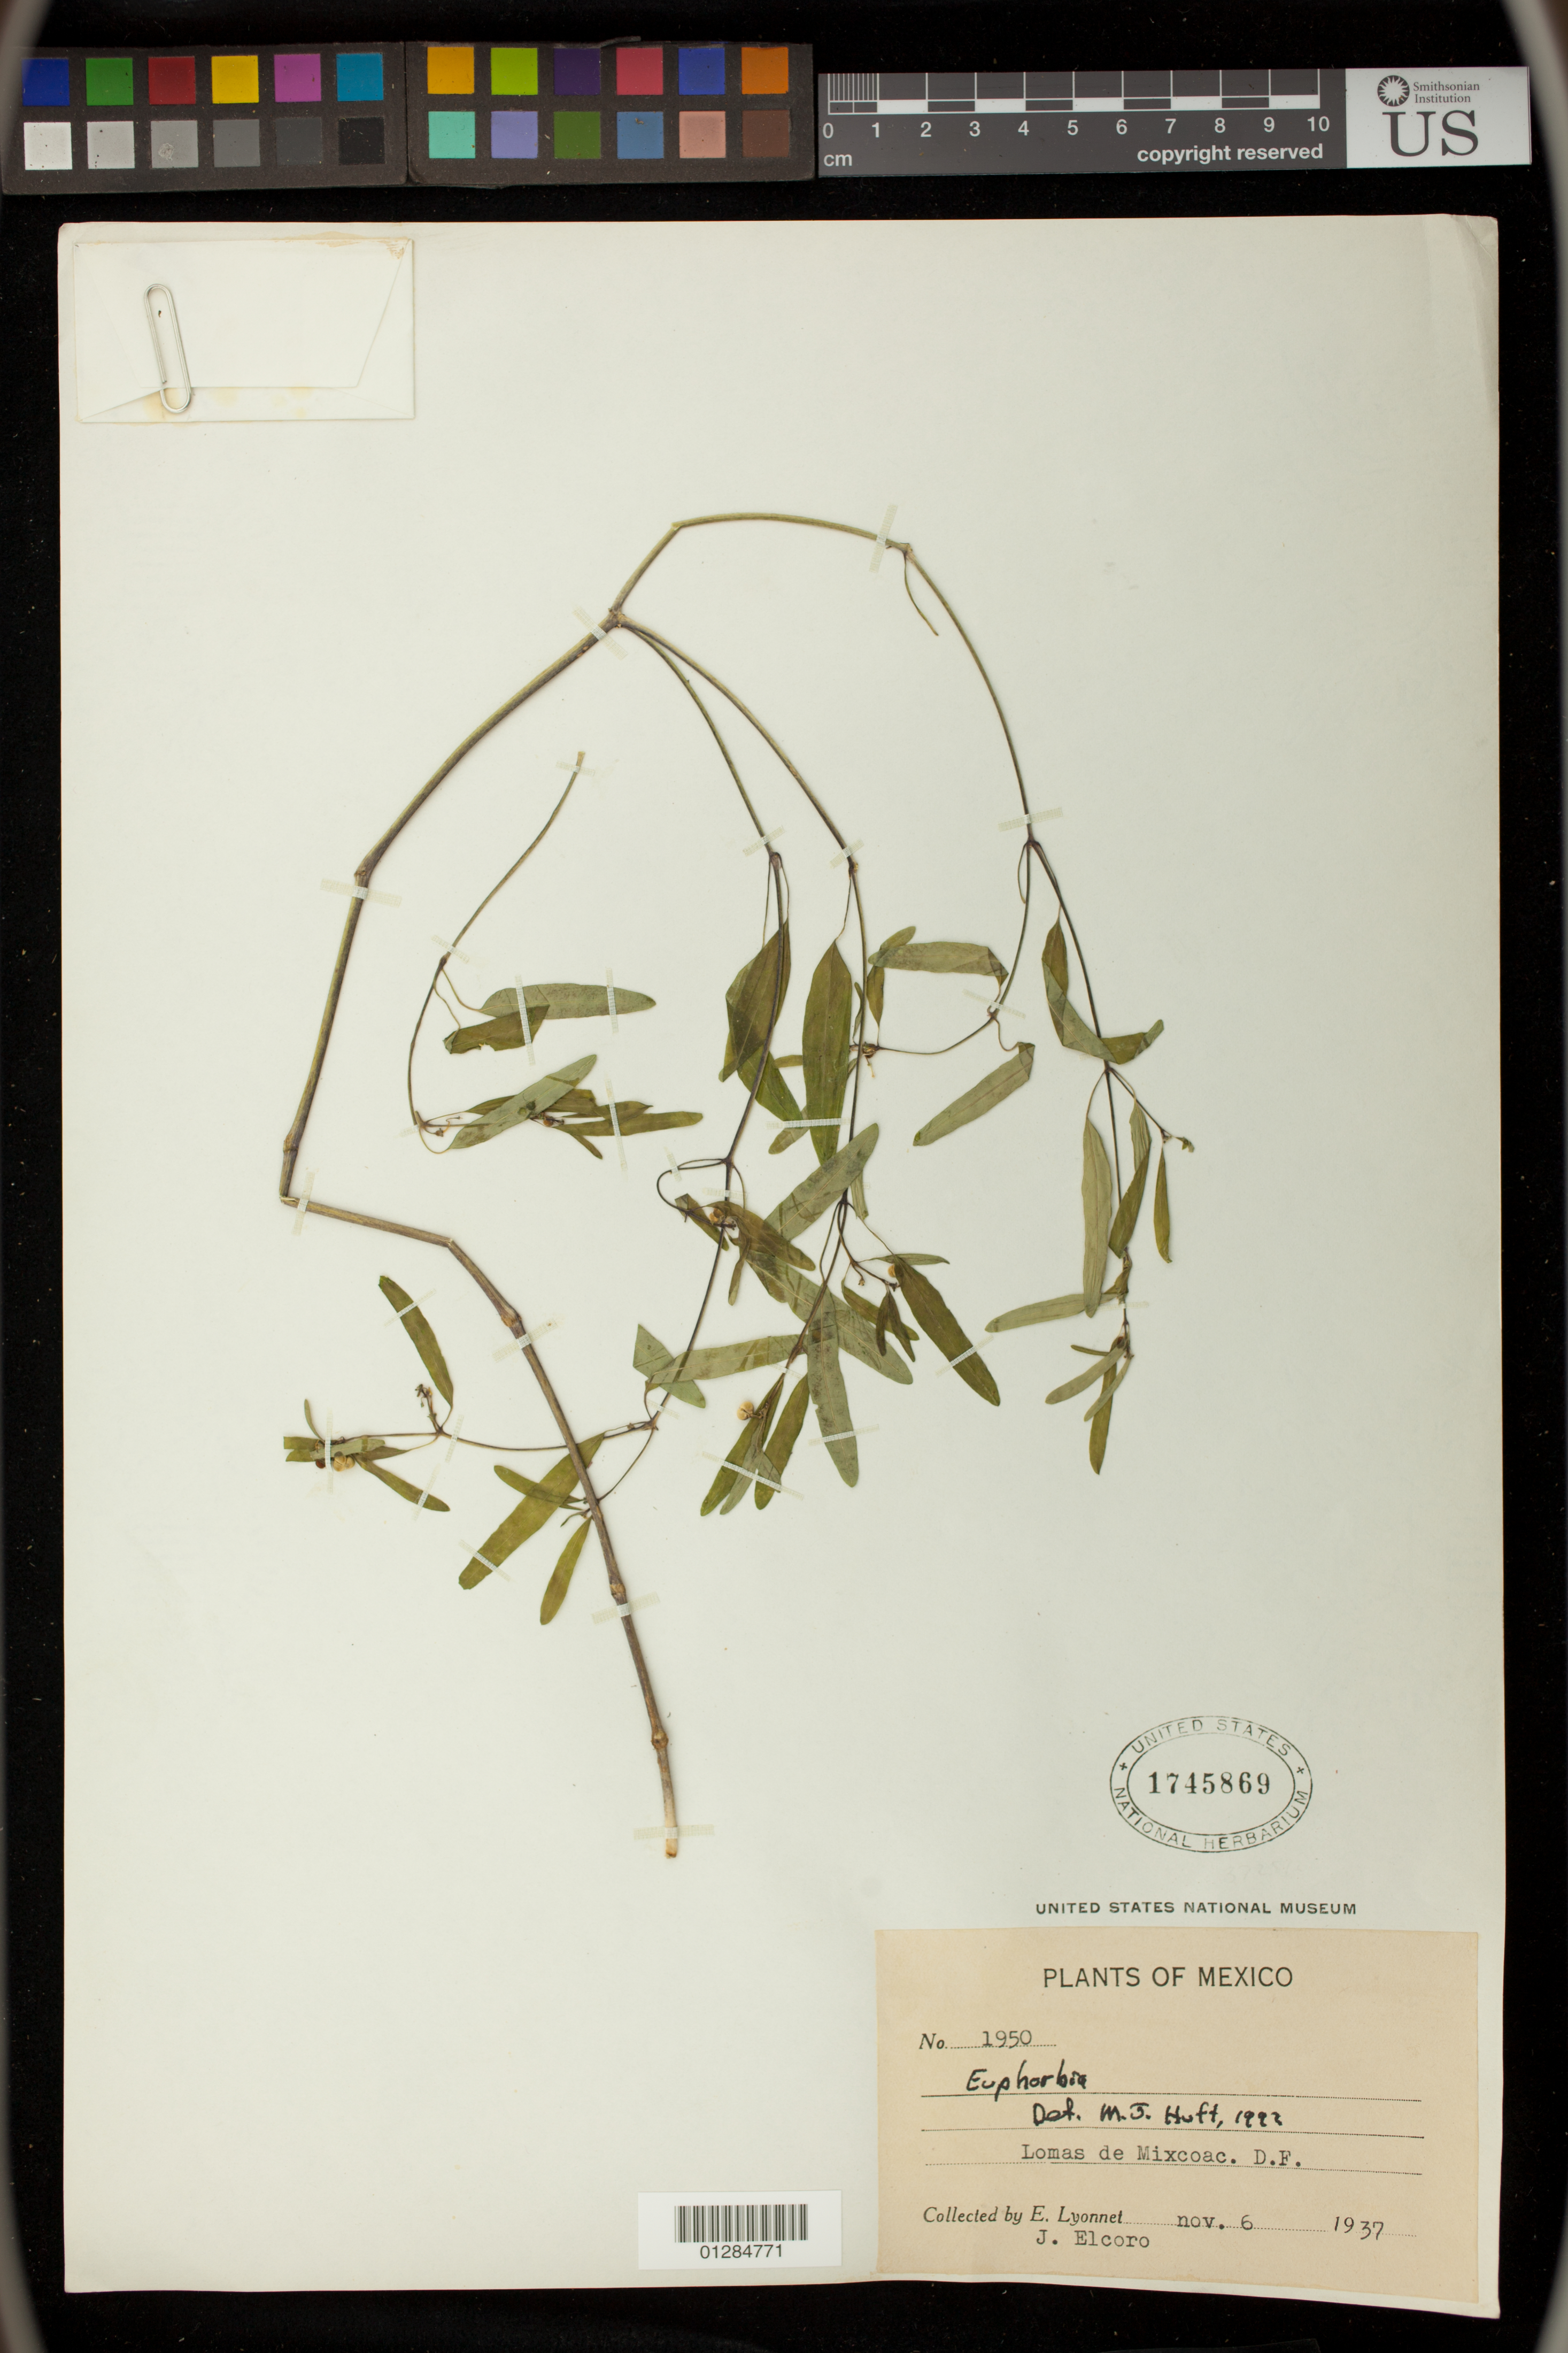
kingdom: Plantae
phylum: Tracheophyta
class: Magnoliopsida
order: Malpighiales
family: Euphorbiaceae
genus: Euphorbia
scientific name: Euphorbia sp.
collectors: E. Lyonnet & J. Elcoro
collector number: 1950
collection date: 1937-11-06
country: Mexico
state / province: Mexico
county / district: Mexico City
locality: Lomas de Mixcoac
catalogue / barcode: US 1745869